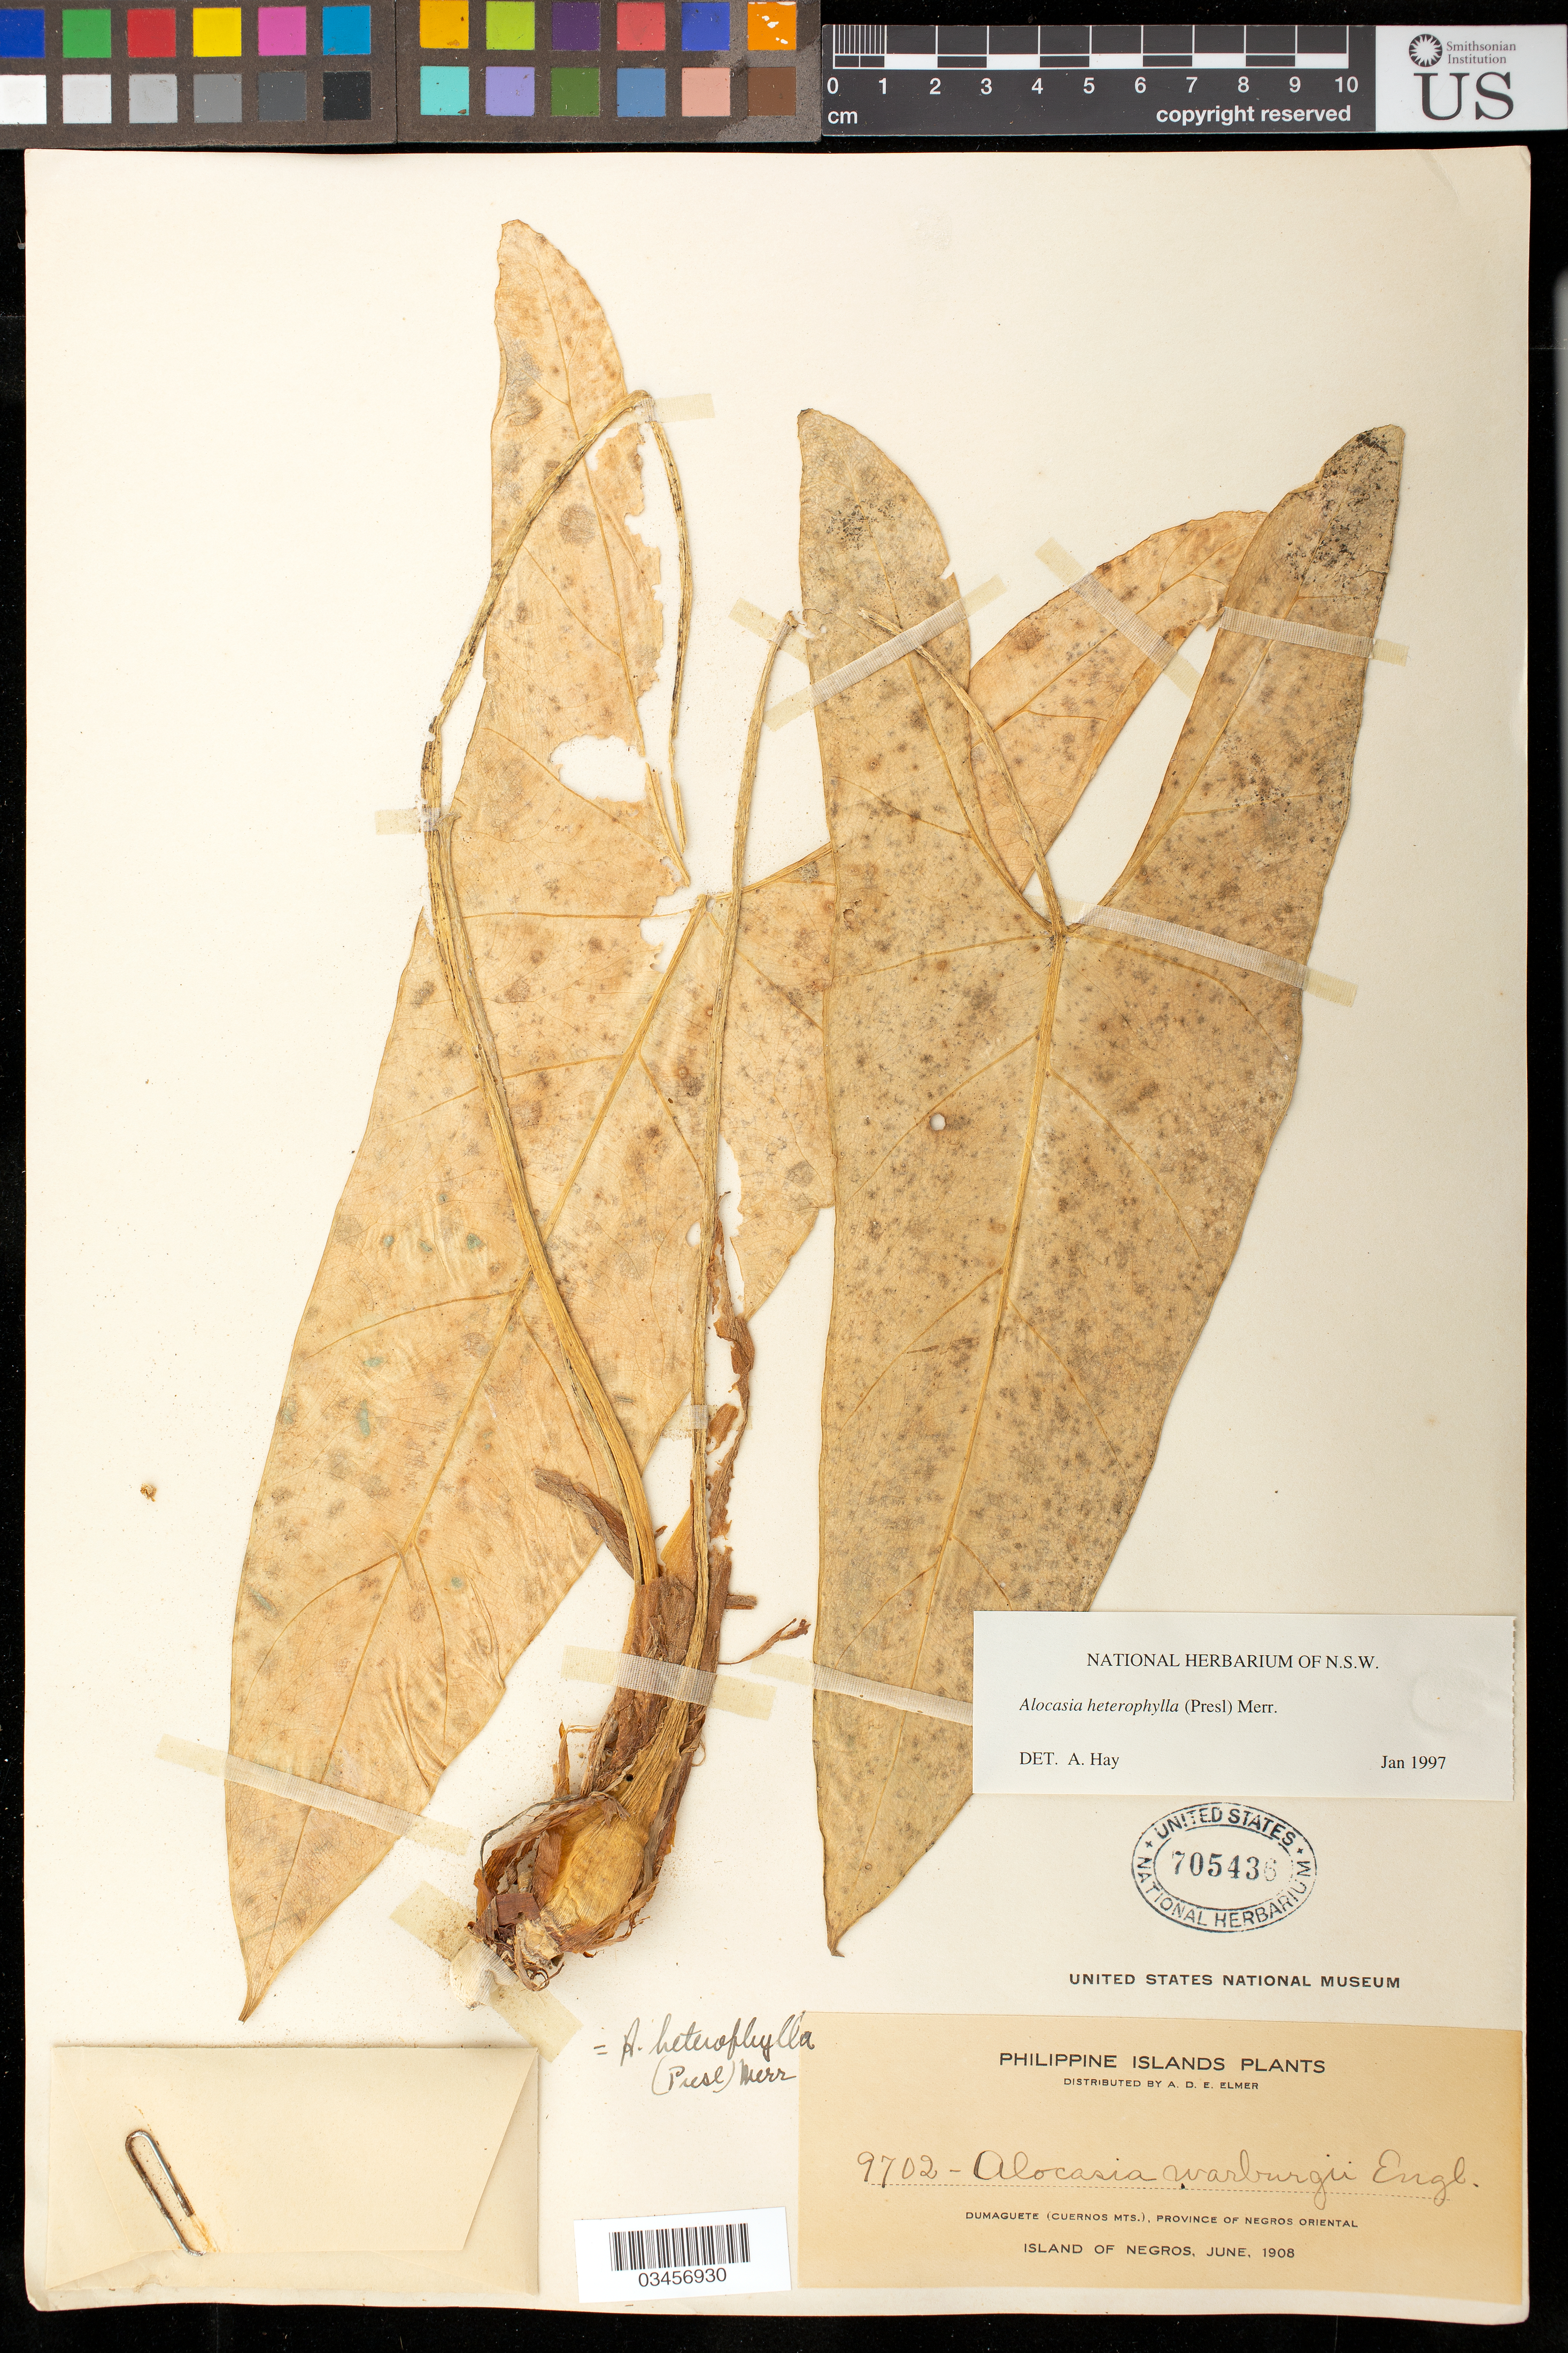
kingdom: Plantae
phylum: Tracheophyta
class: Liliopsida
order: Alismatales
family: Araceae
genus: Alocasia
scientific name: Alocasia heterophylla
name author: (C. Presl) Merr.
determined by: Hay, A.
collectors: A. D. E. Elmer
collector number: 9207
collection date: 1908-06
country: Philippines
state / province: Central Visayas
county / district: Negros Oriental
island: Negros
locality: Dumaguete (Cuernos Mts.)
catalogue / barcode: US 705436